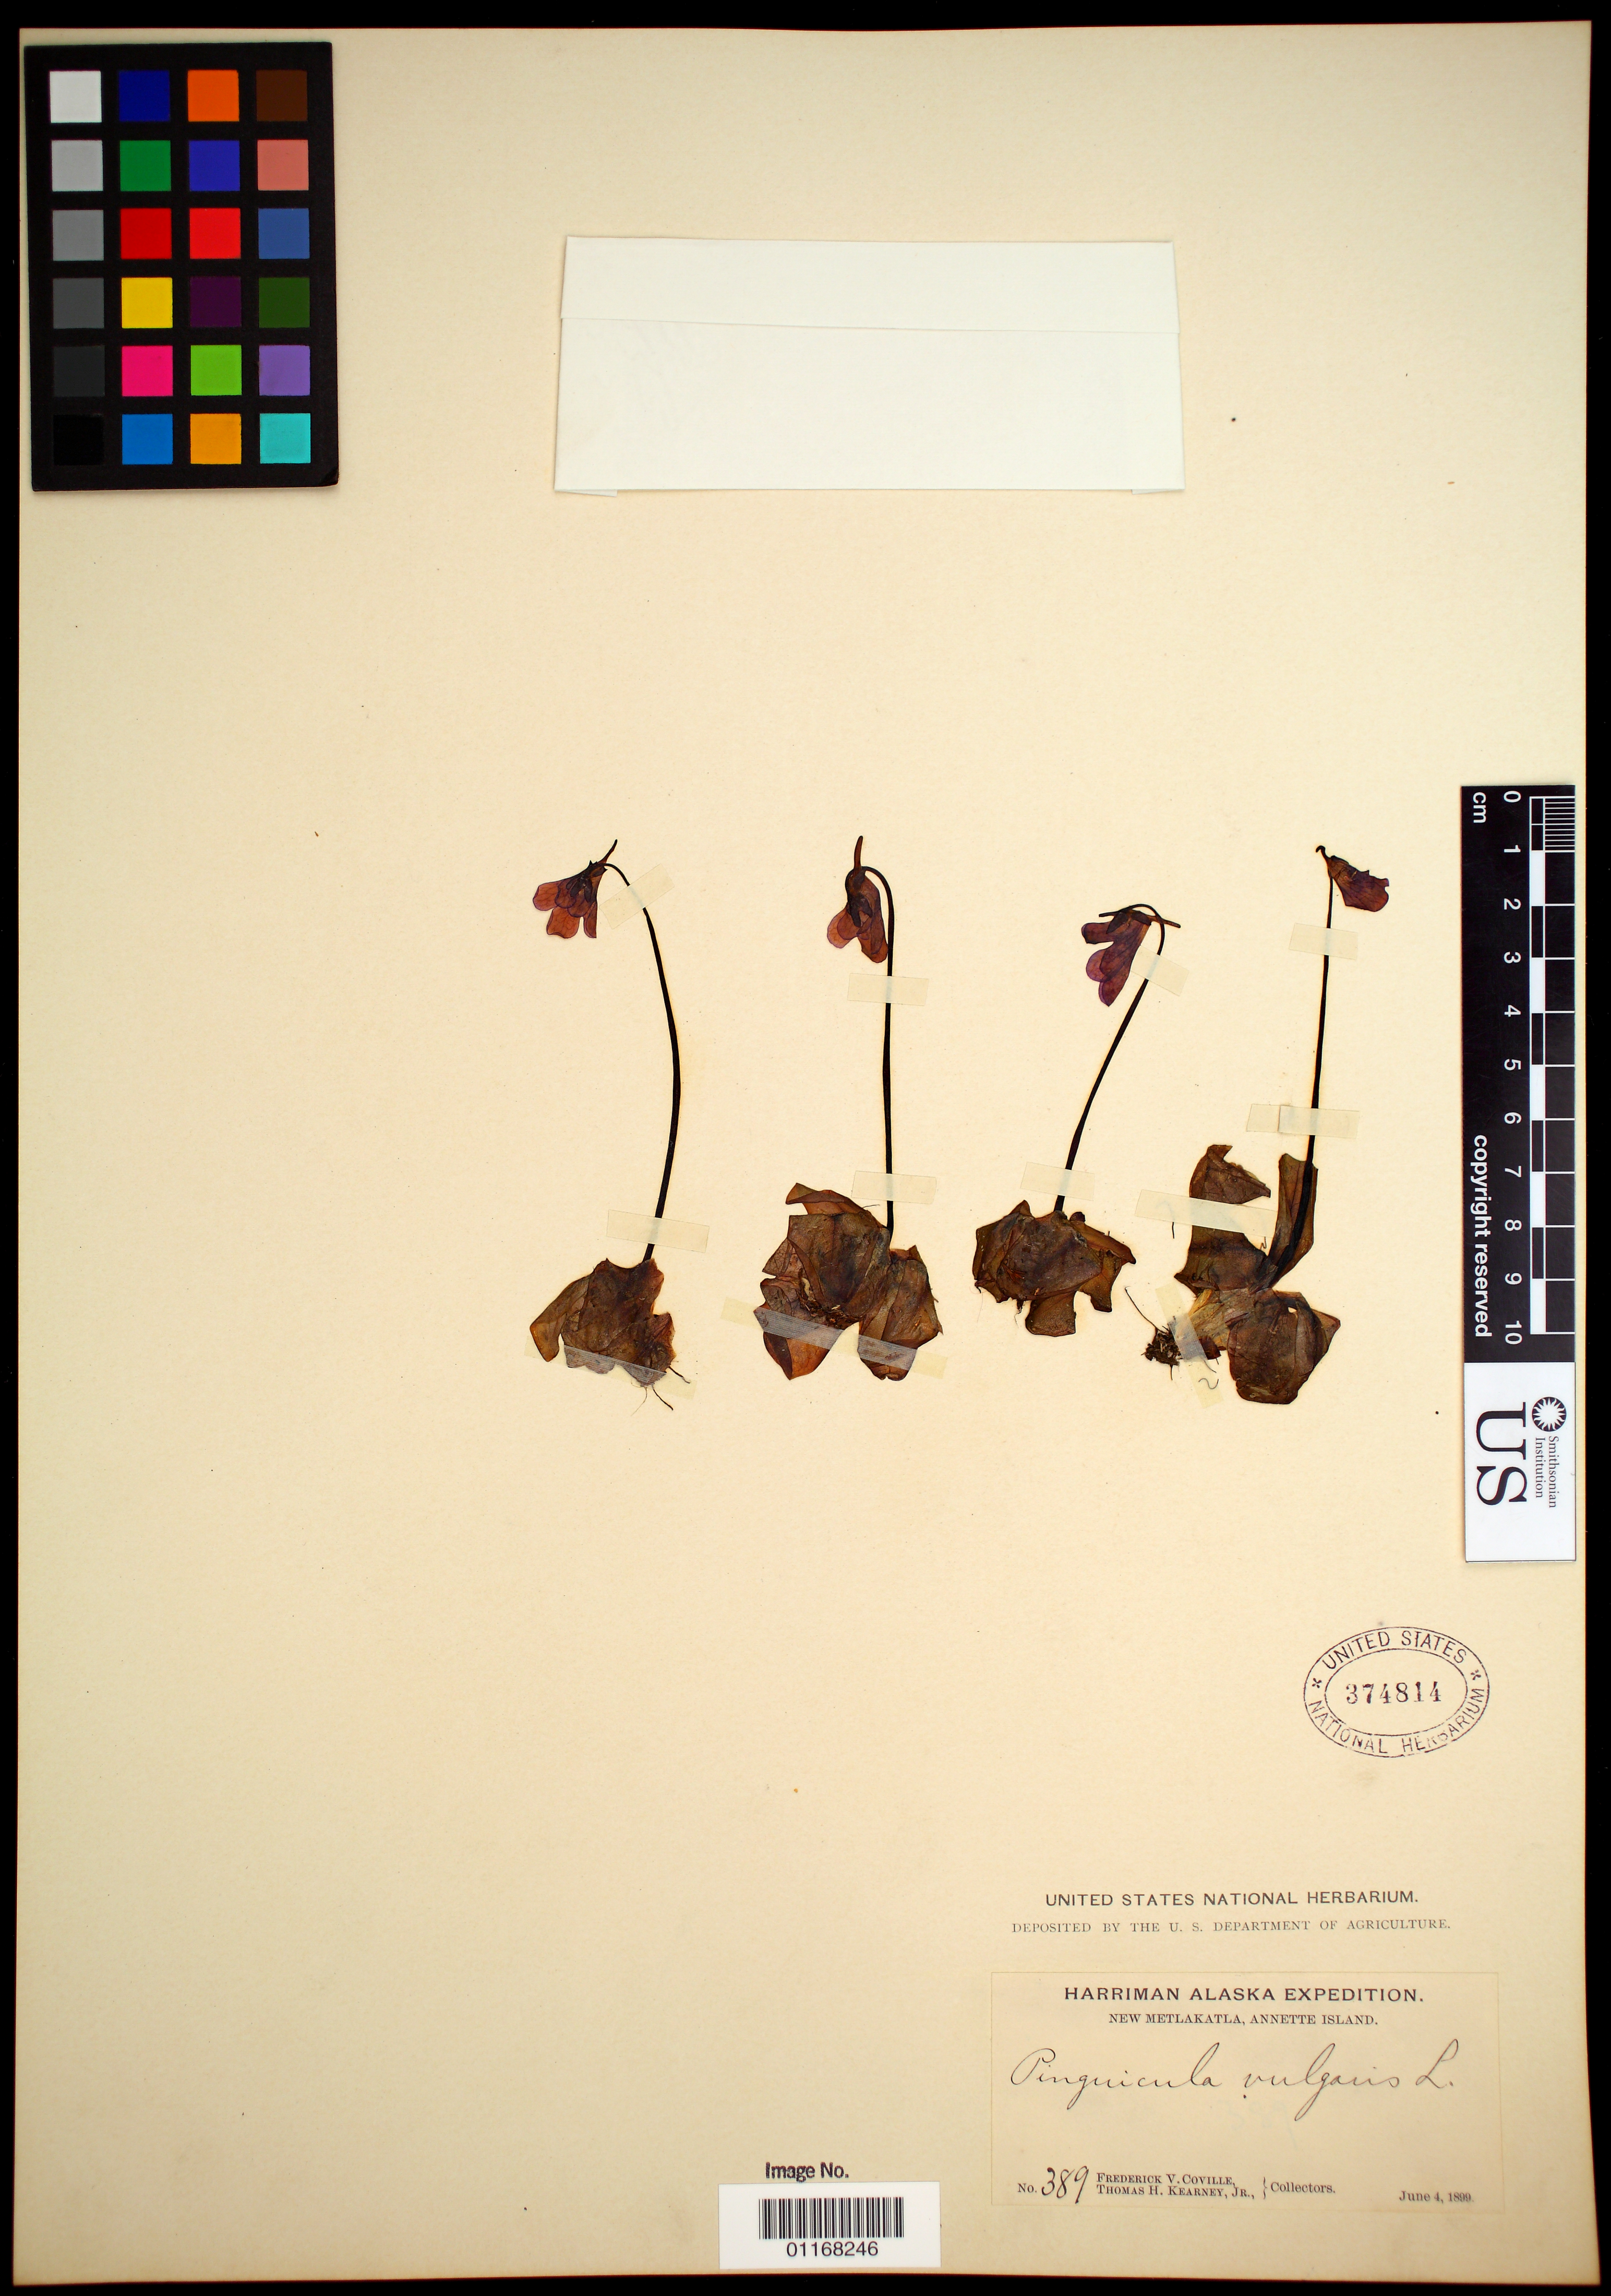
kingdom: Plantae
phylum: Tracheophyta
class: Magnoliopsida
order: Lamiales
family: Lentibulariaceae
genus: Pinguicula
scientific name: Pinguicula vulgaris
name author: L.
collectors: F. V. Coville & T. H. Kearney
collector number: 389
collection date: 1899-06-04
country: United States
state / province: Alaska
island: Annette Island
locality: New Metlakatla, Annette Island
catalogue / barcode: US 374814